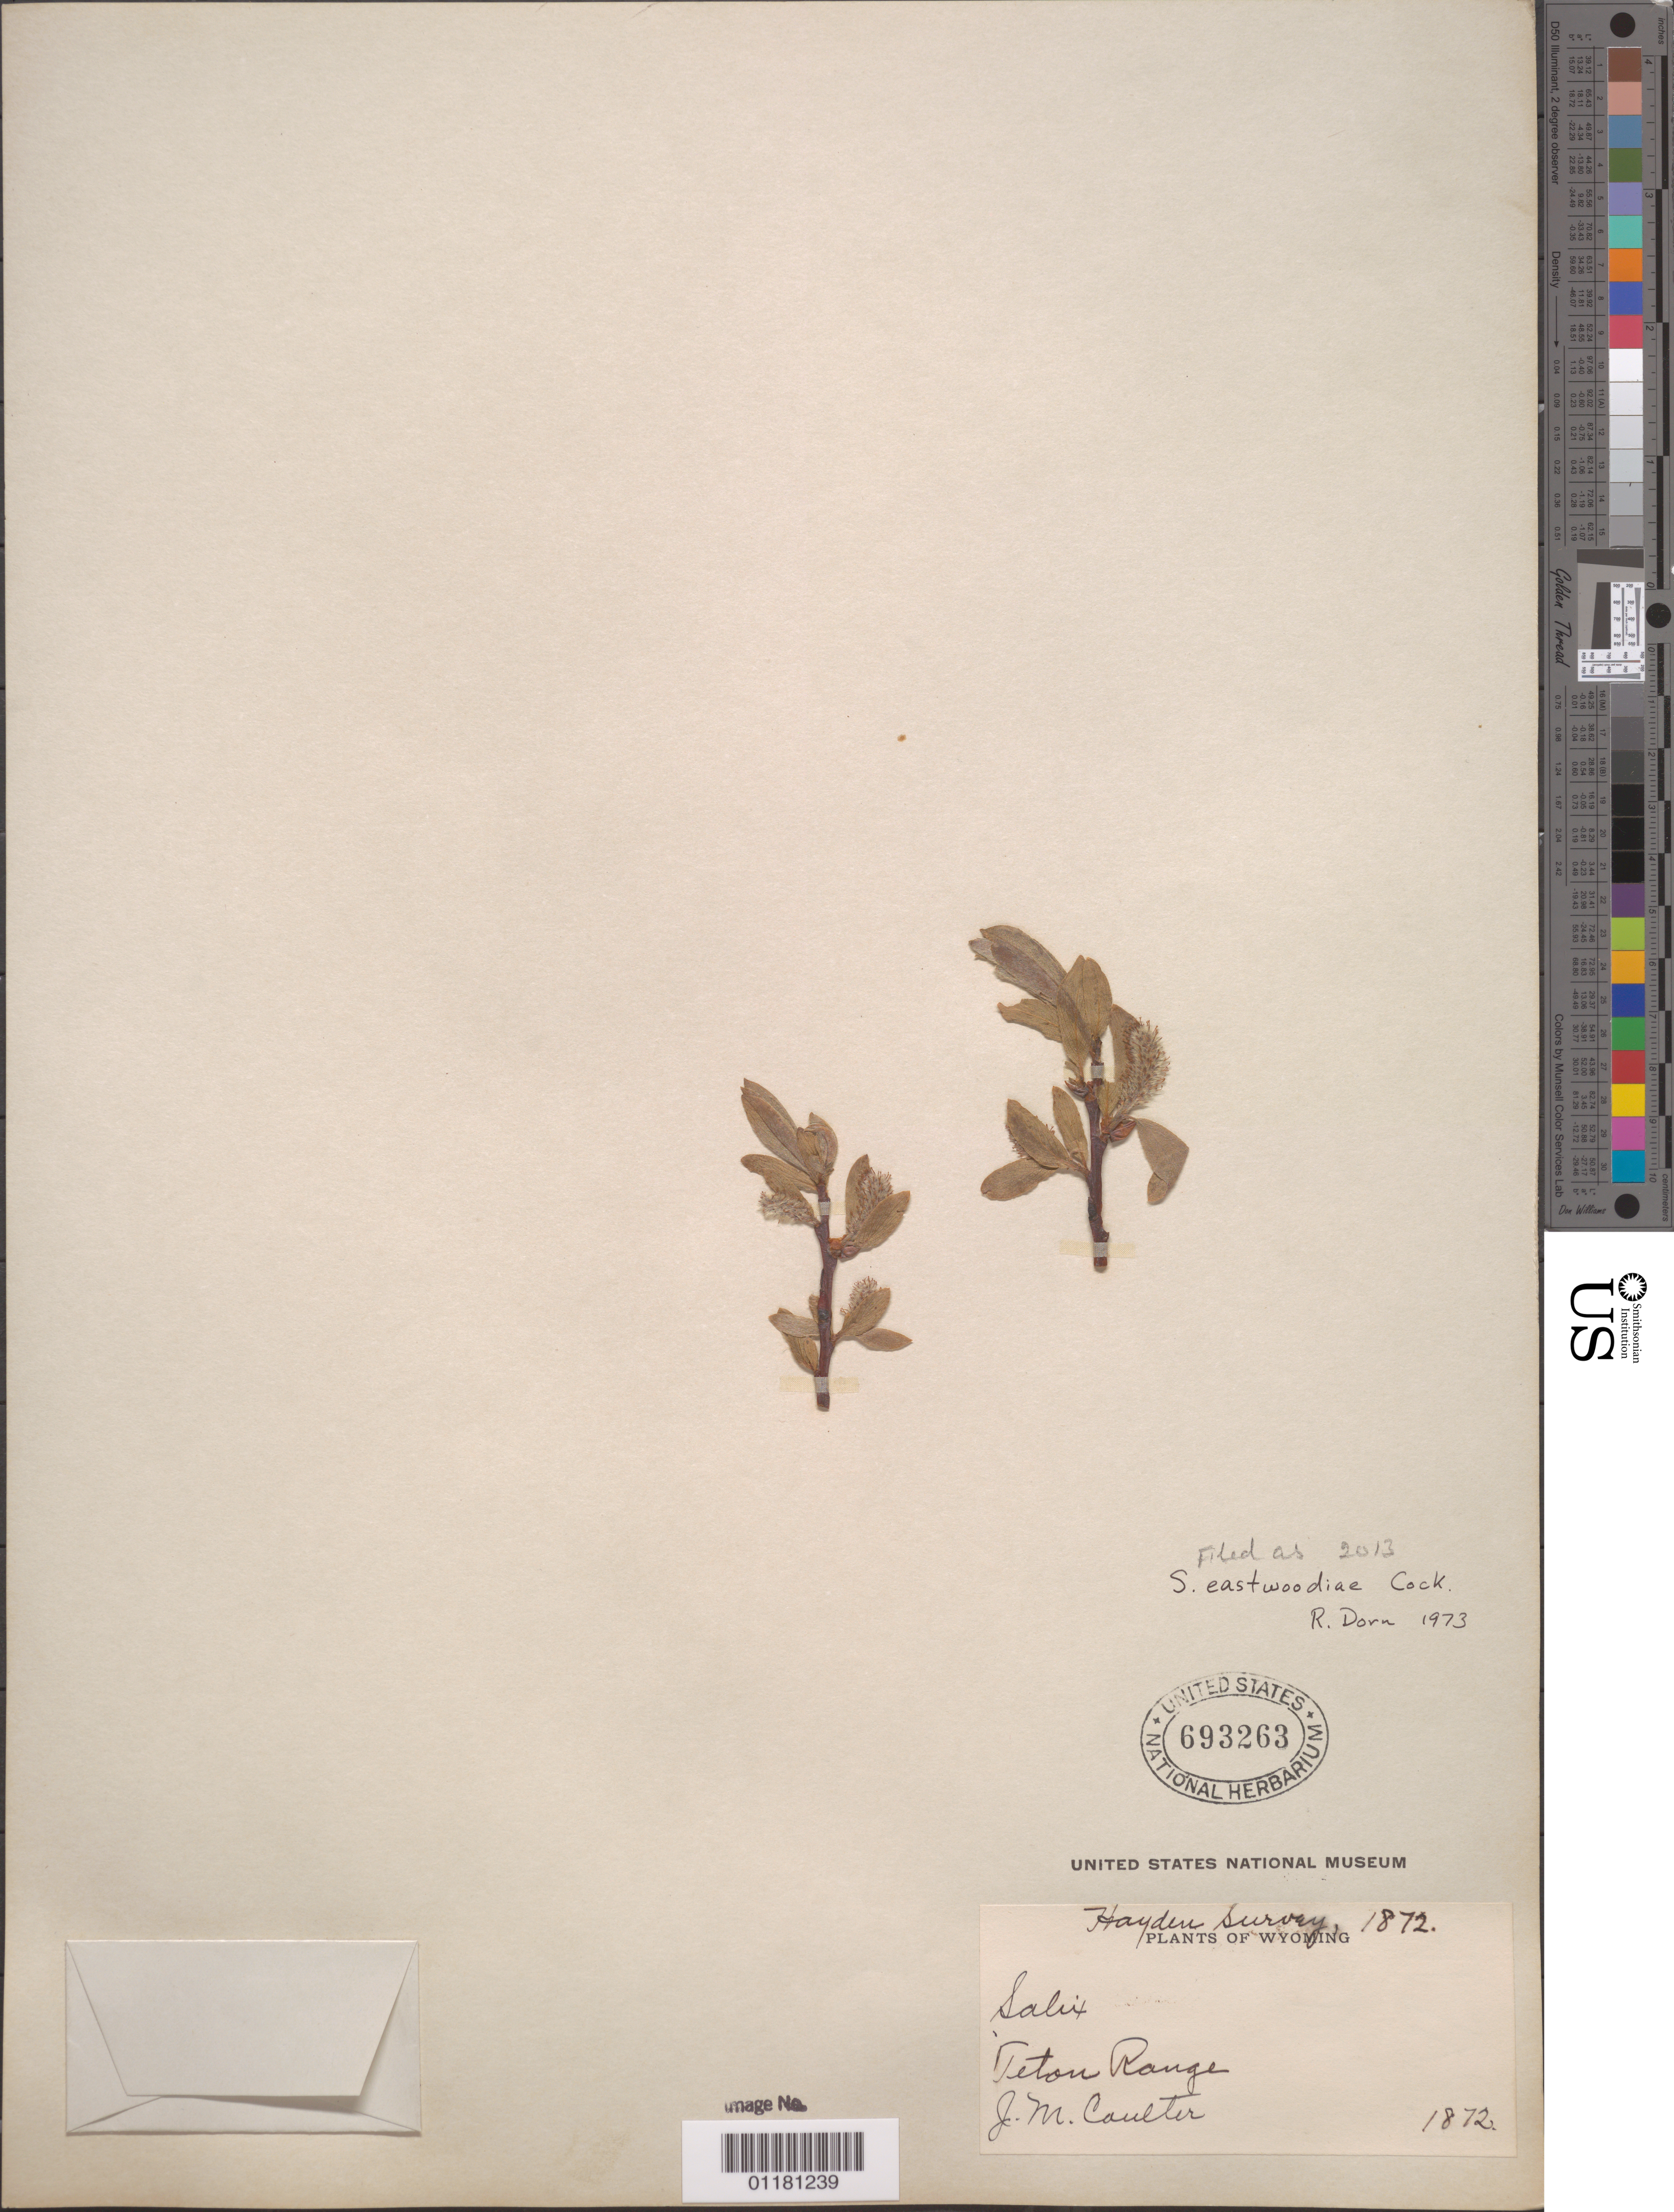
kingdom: Plantae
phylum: Tracheophyta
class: Magnoliopsida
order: Malpighiales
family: Salicaceae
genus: Salix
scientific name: Salix eastwoodiae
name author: Cockerell ex A. Heller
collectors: J. M. Coulter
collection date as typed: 1872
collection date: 1872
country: United States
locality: Teton Range.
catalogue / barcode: US 693263